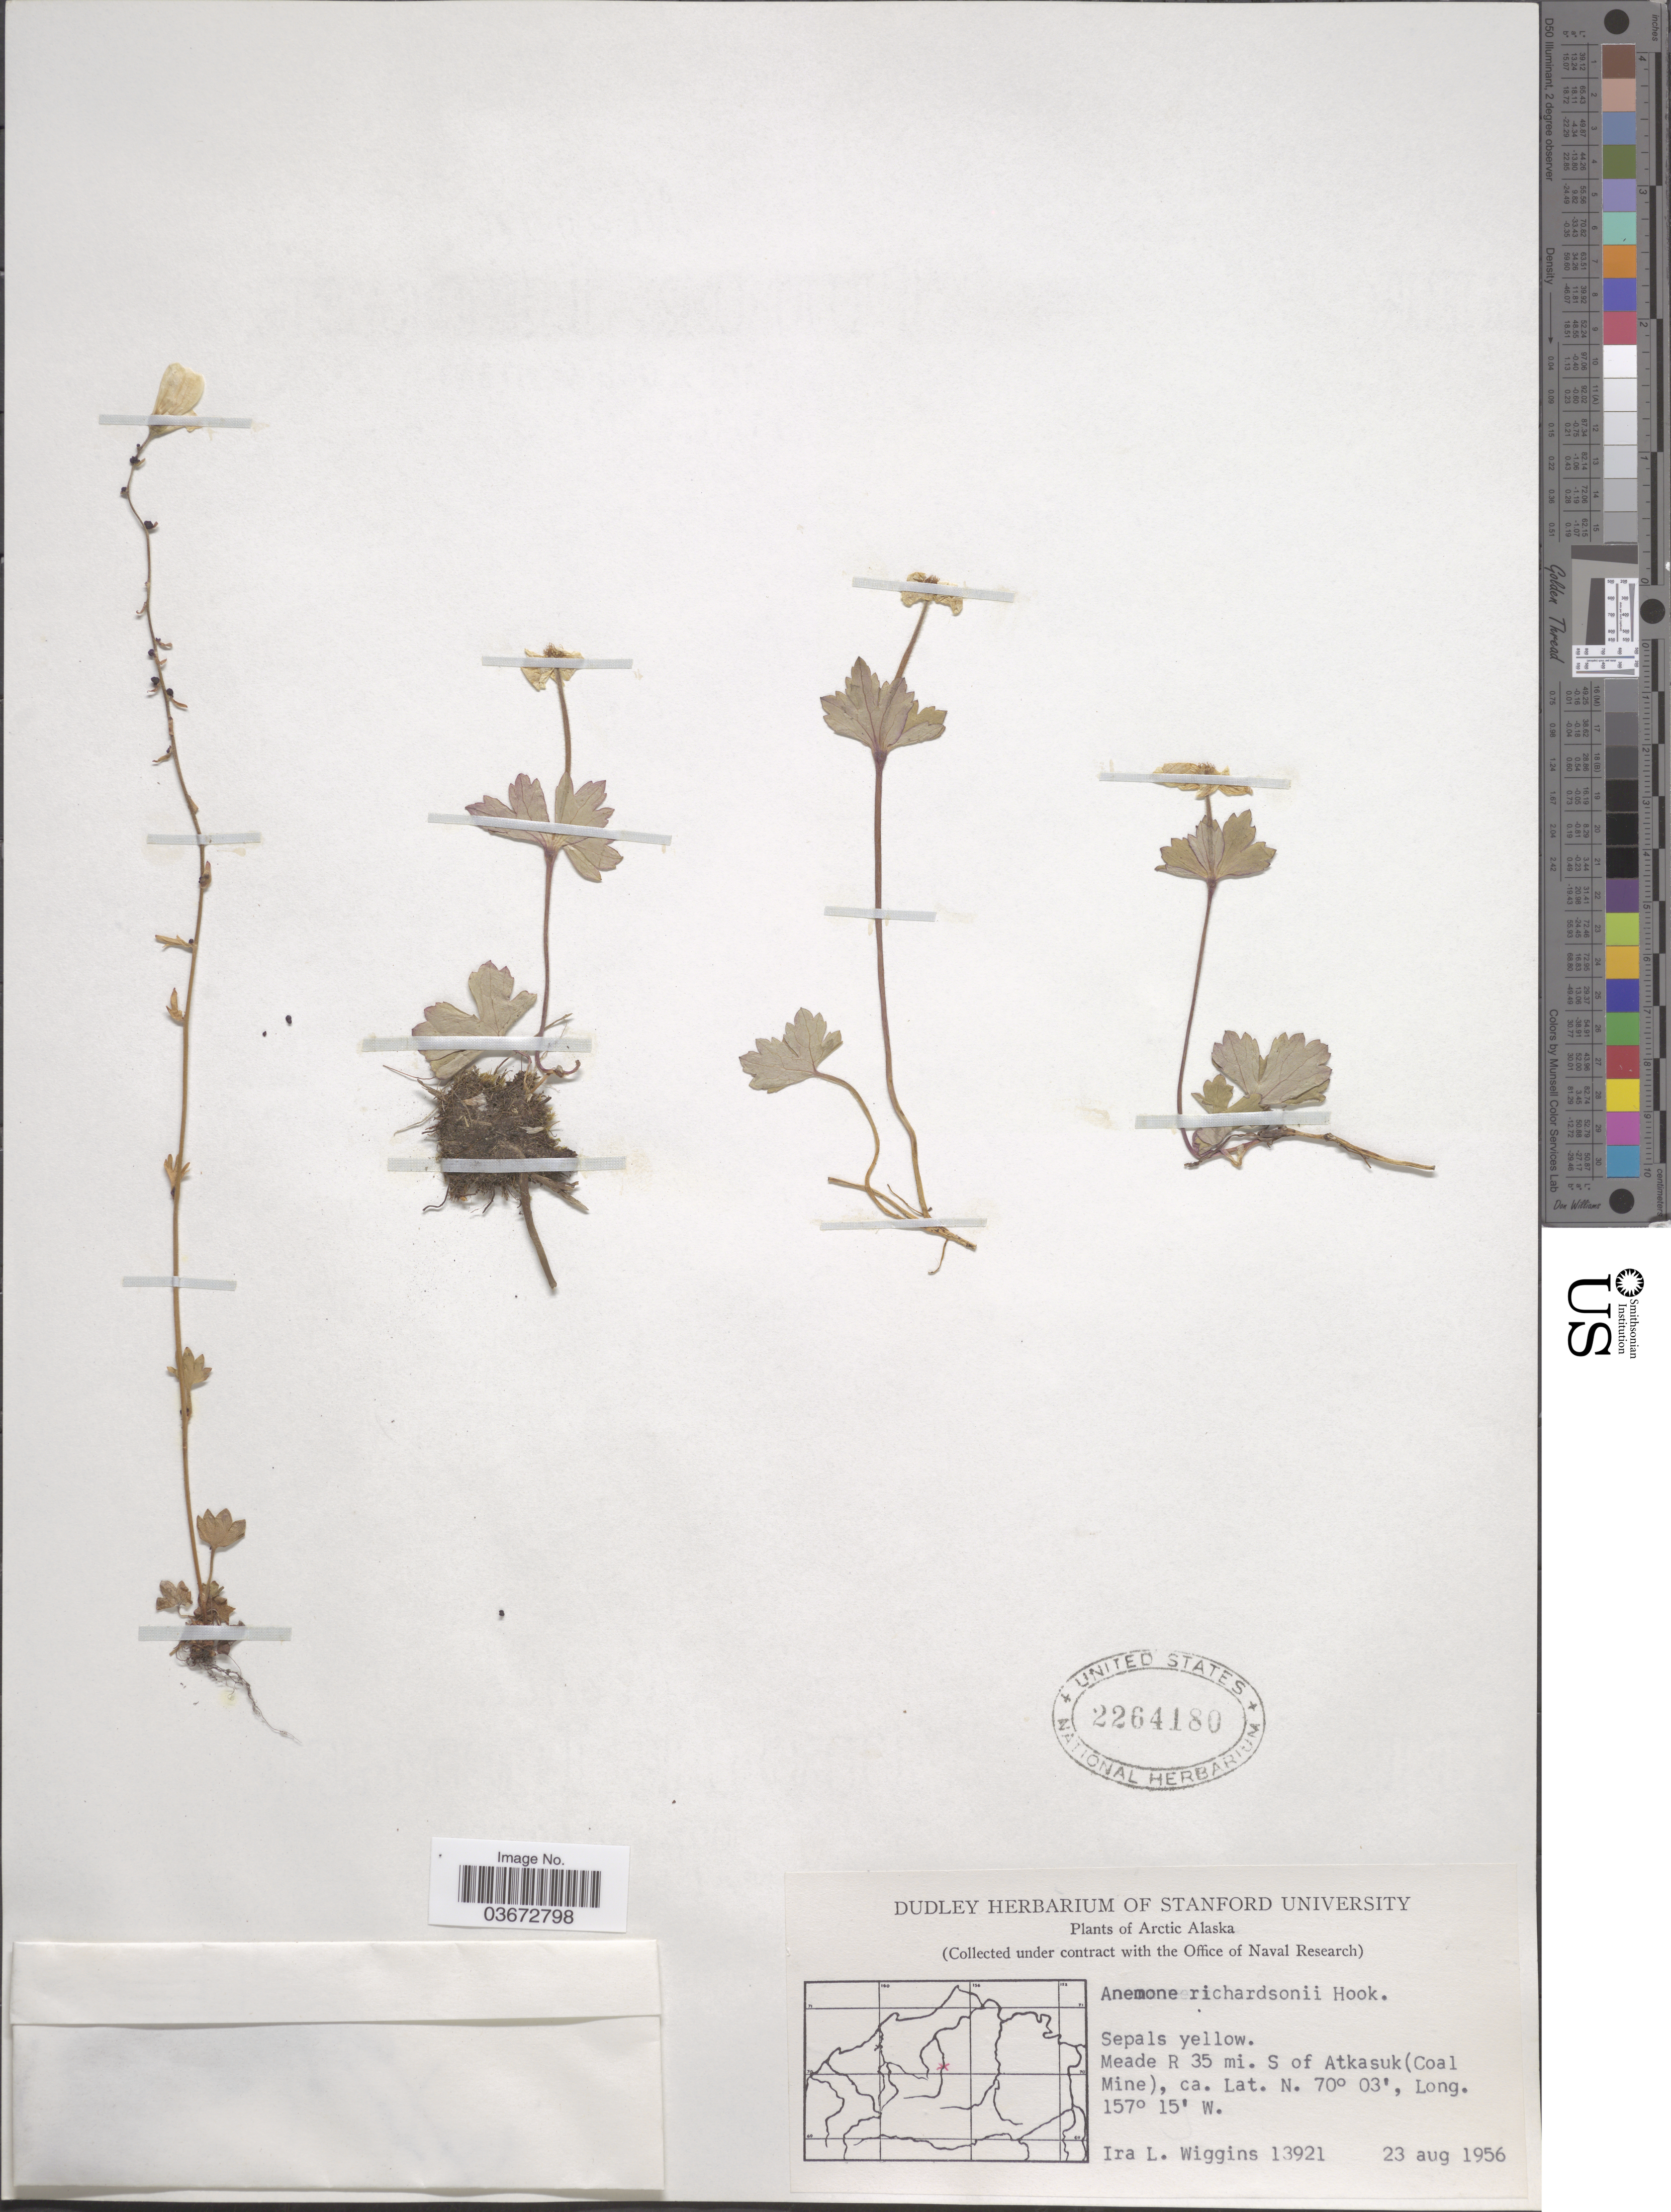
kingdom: Plantae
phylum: Tracheophyta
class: Magnoliopsida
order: Ranunculales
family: Ranunculaceae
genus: Anemone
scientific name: Anemone richardsonii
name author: Hook.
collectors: I. L. Wiggins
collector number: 13921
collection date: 1956-08-23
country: United States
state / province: Alaska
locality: Arctic Alaska. Meade R 35 mi. S of Atkasuk (Coal Mine).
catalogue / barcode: US 2264180